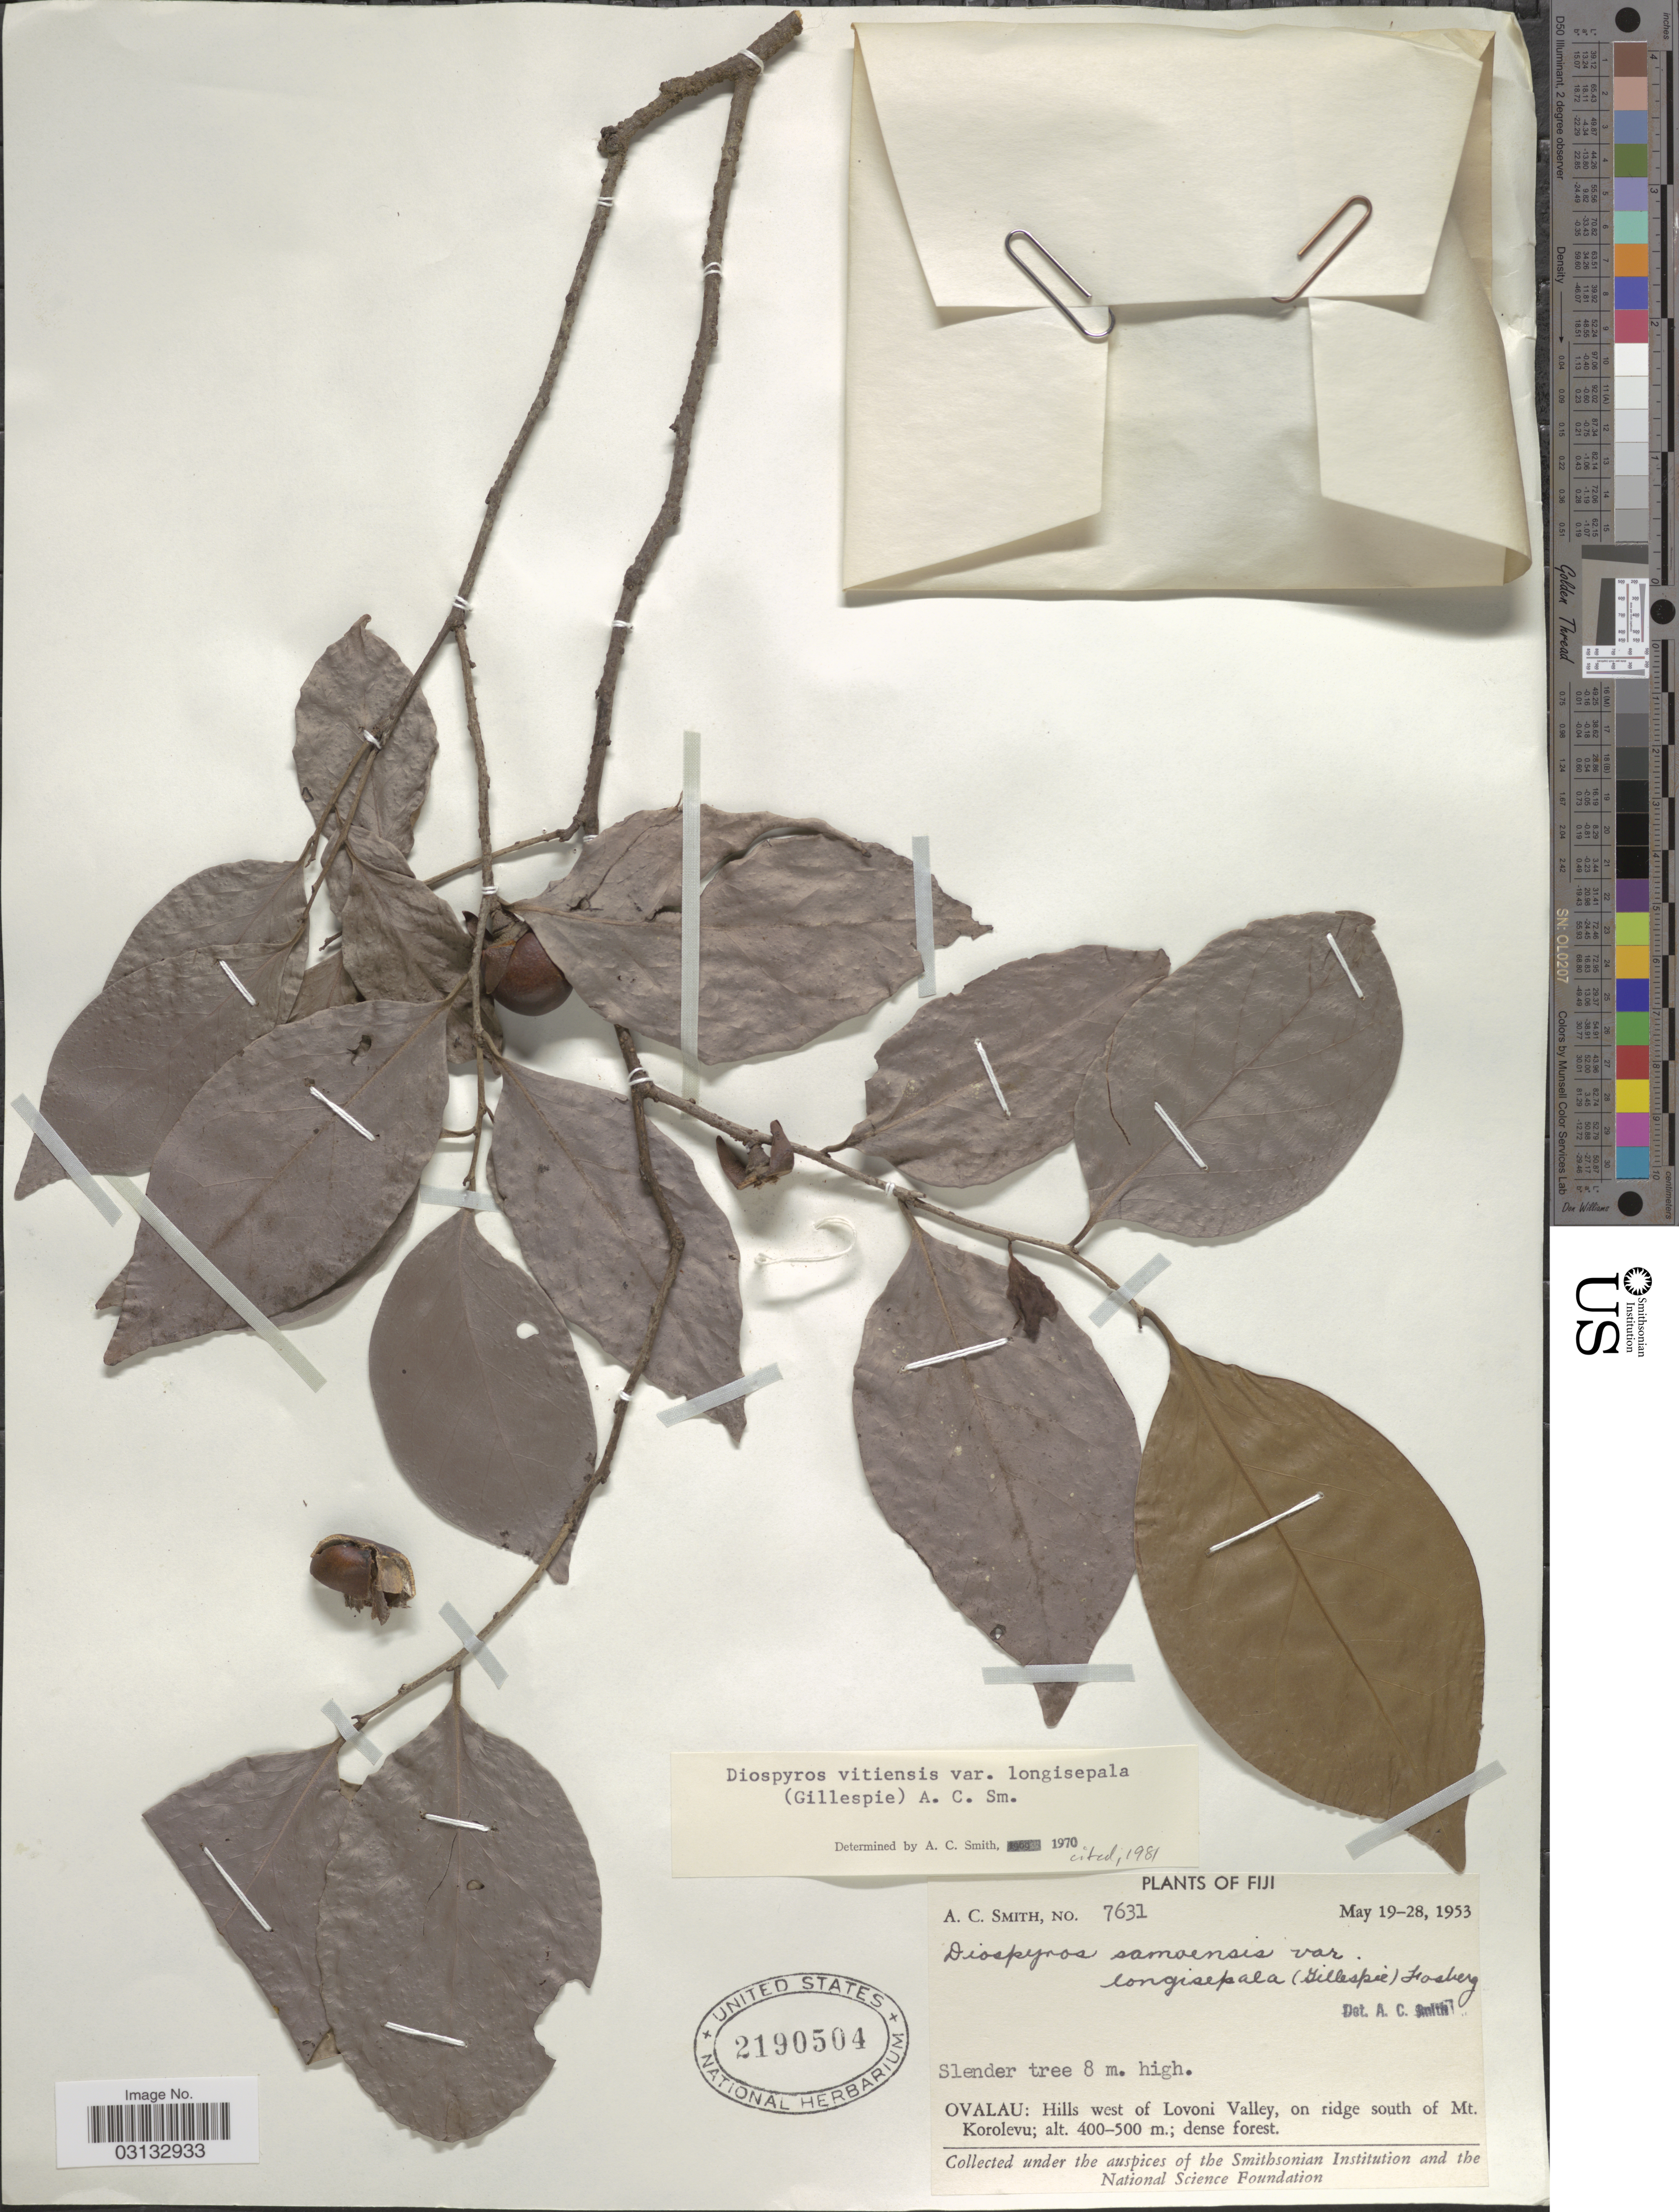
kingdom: Plantae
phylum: Tracheophyta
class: Magnoliopsida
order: Ericales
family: Ebenaceae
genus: Diospyros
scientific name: Diospyros vitiensis var. longisepala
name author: (Gillespie) A.C. Sm.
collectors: A. C. Smith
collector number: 7631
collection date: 1953-05-19/1953-05-28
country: Fiji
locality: Ovalau: Hills west of Lovoni Valley, on ridge south of Mt. Korolevu.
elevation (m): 400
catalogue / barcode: US 2190504